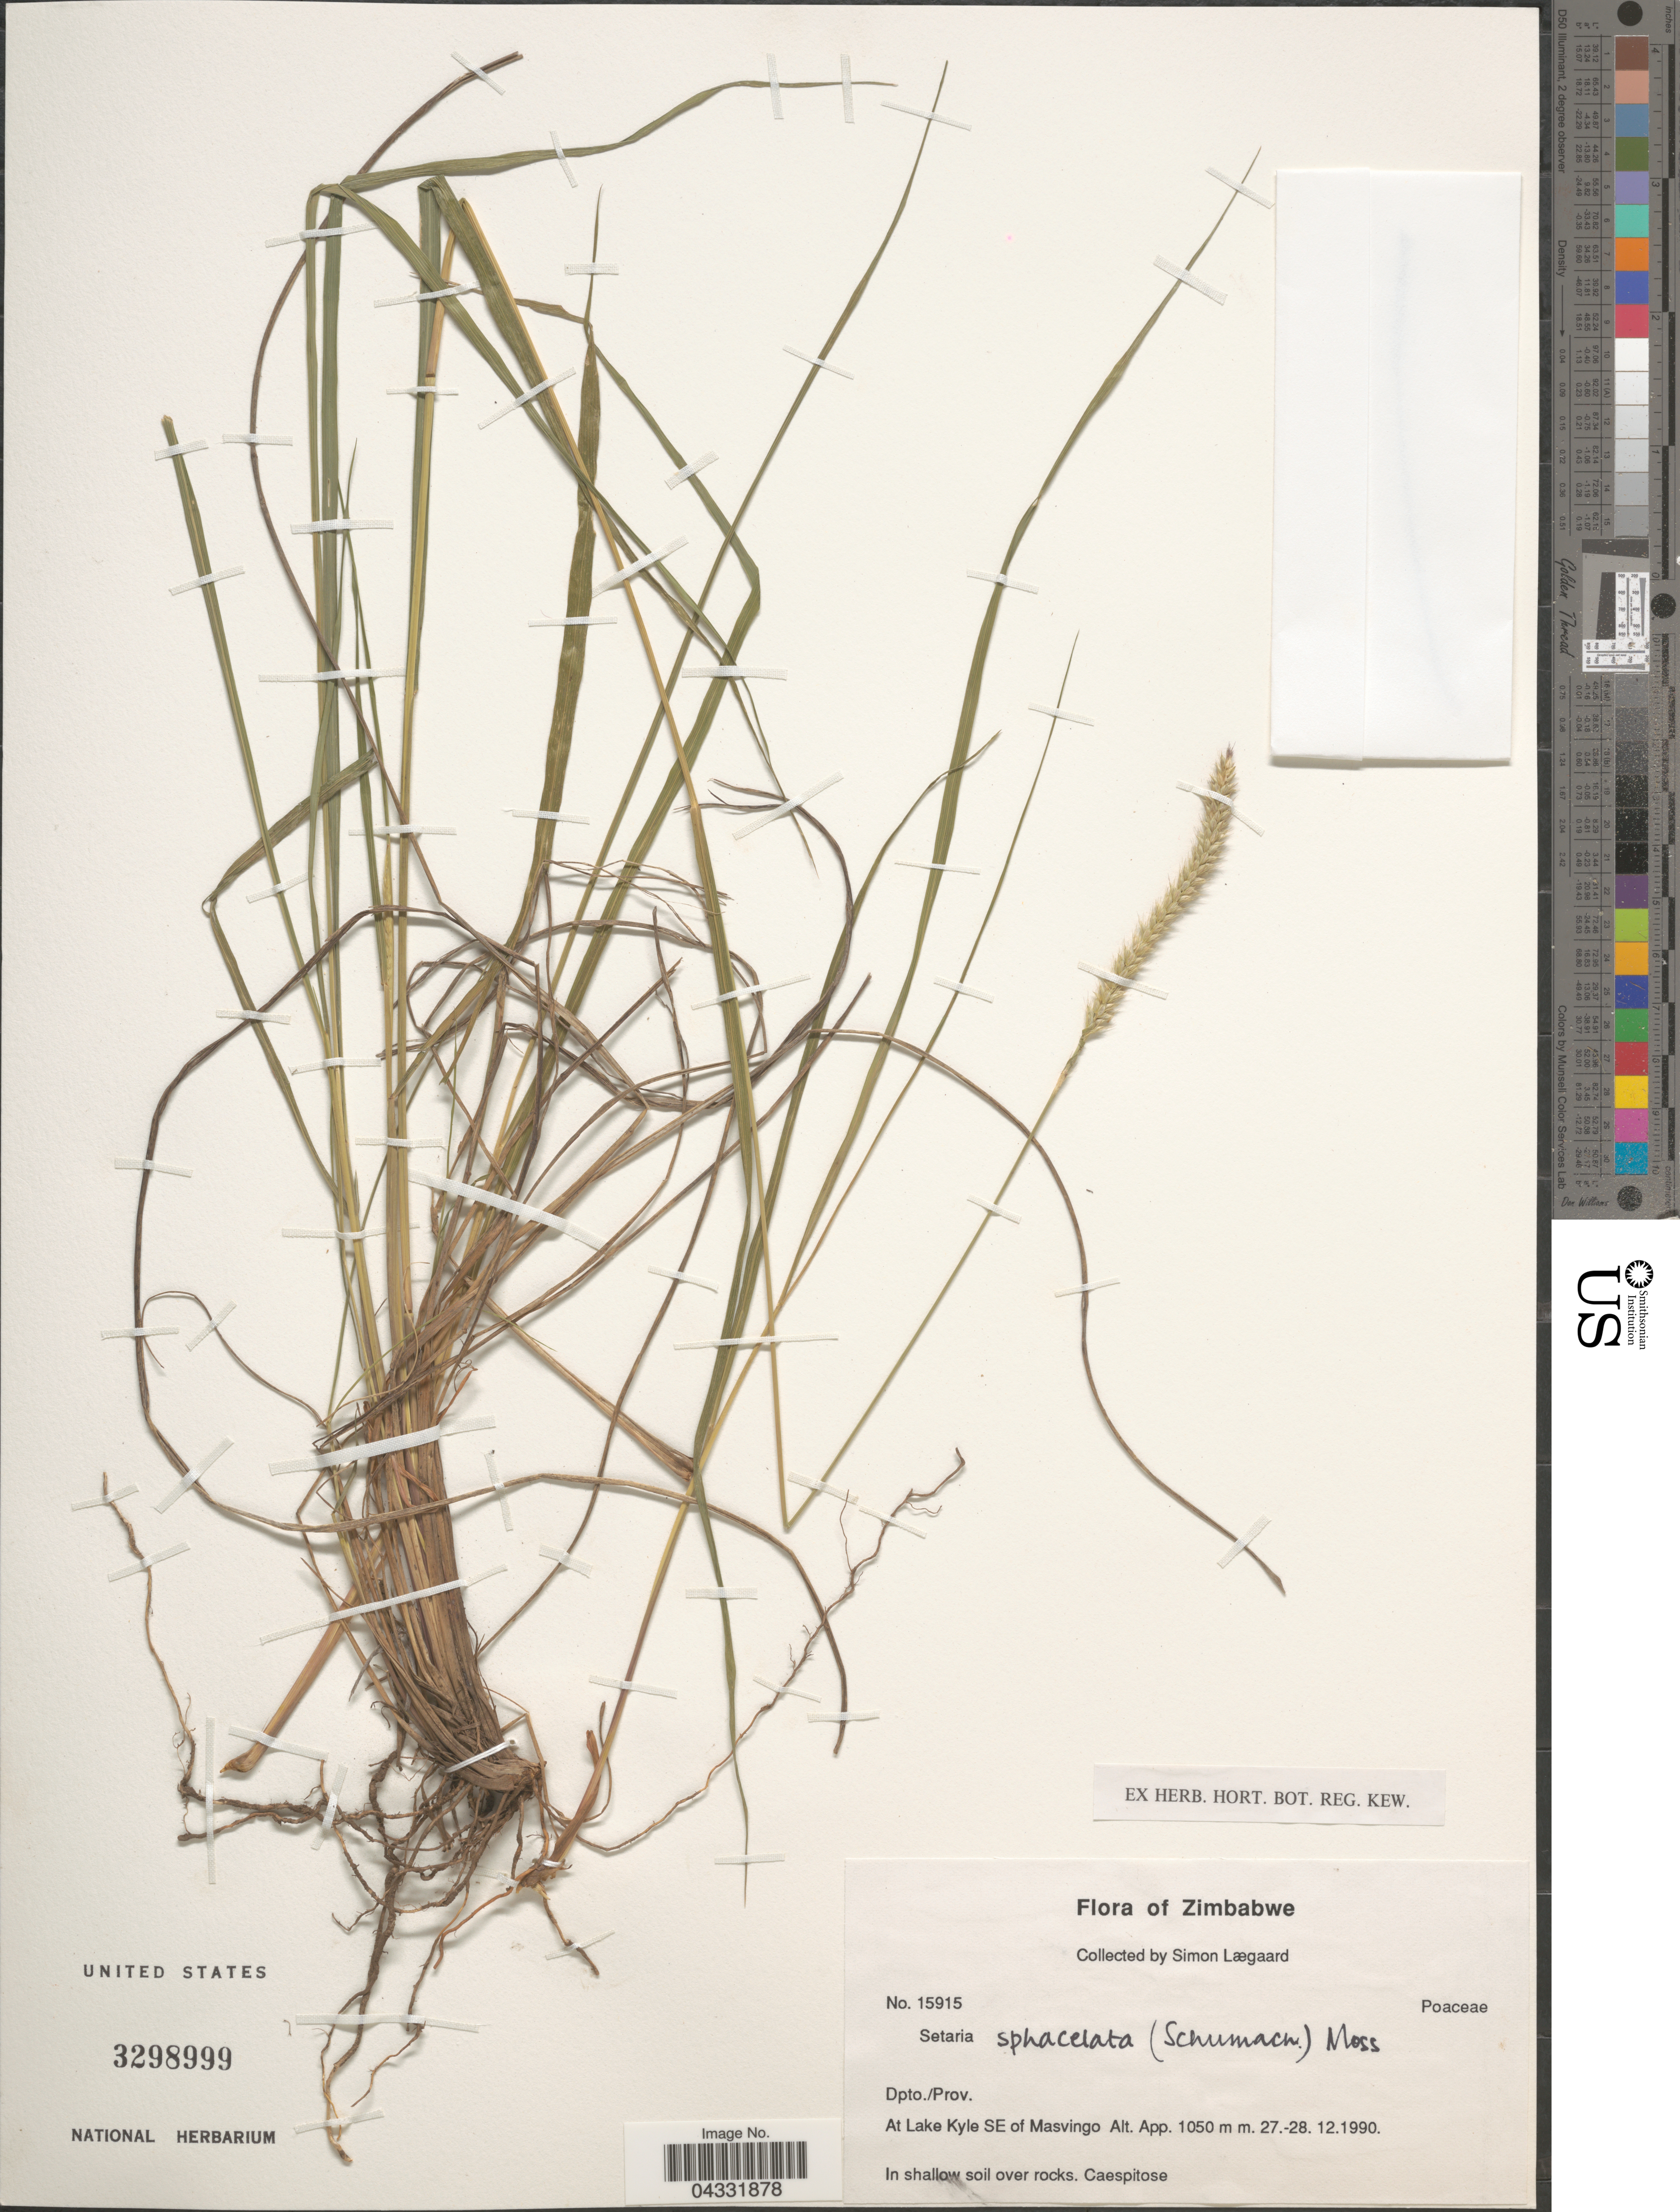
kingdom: Plantae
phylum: Tracheophyta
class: Liliopsida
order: Poales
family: Poaceae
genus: Setaria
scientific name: Setaria sphacelata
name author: (Schumach.) Stapf & Hubb. ex Moss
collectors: S. Lægaard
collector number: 15915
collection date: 1990-12-27/1990-12-28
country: Zimbabwe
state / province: Masvingo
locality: At Lake Kyle SE of Masvingo.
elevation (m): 1050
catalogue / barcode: US 3298999